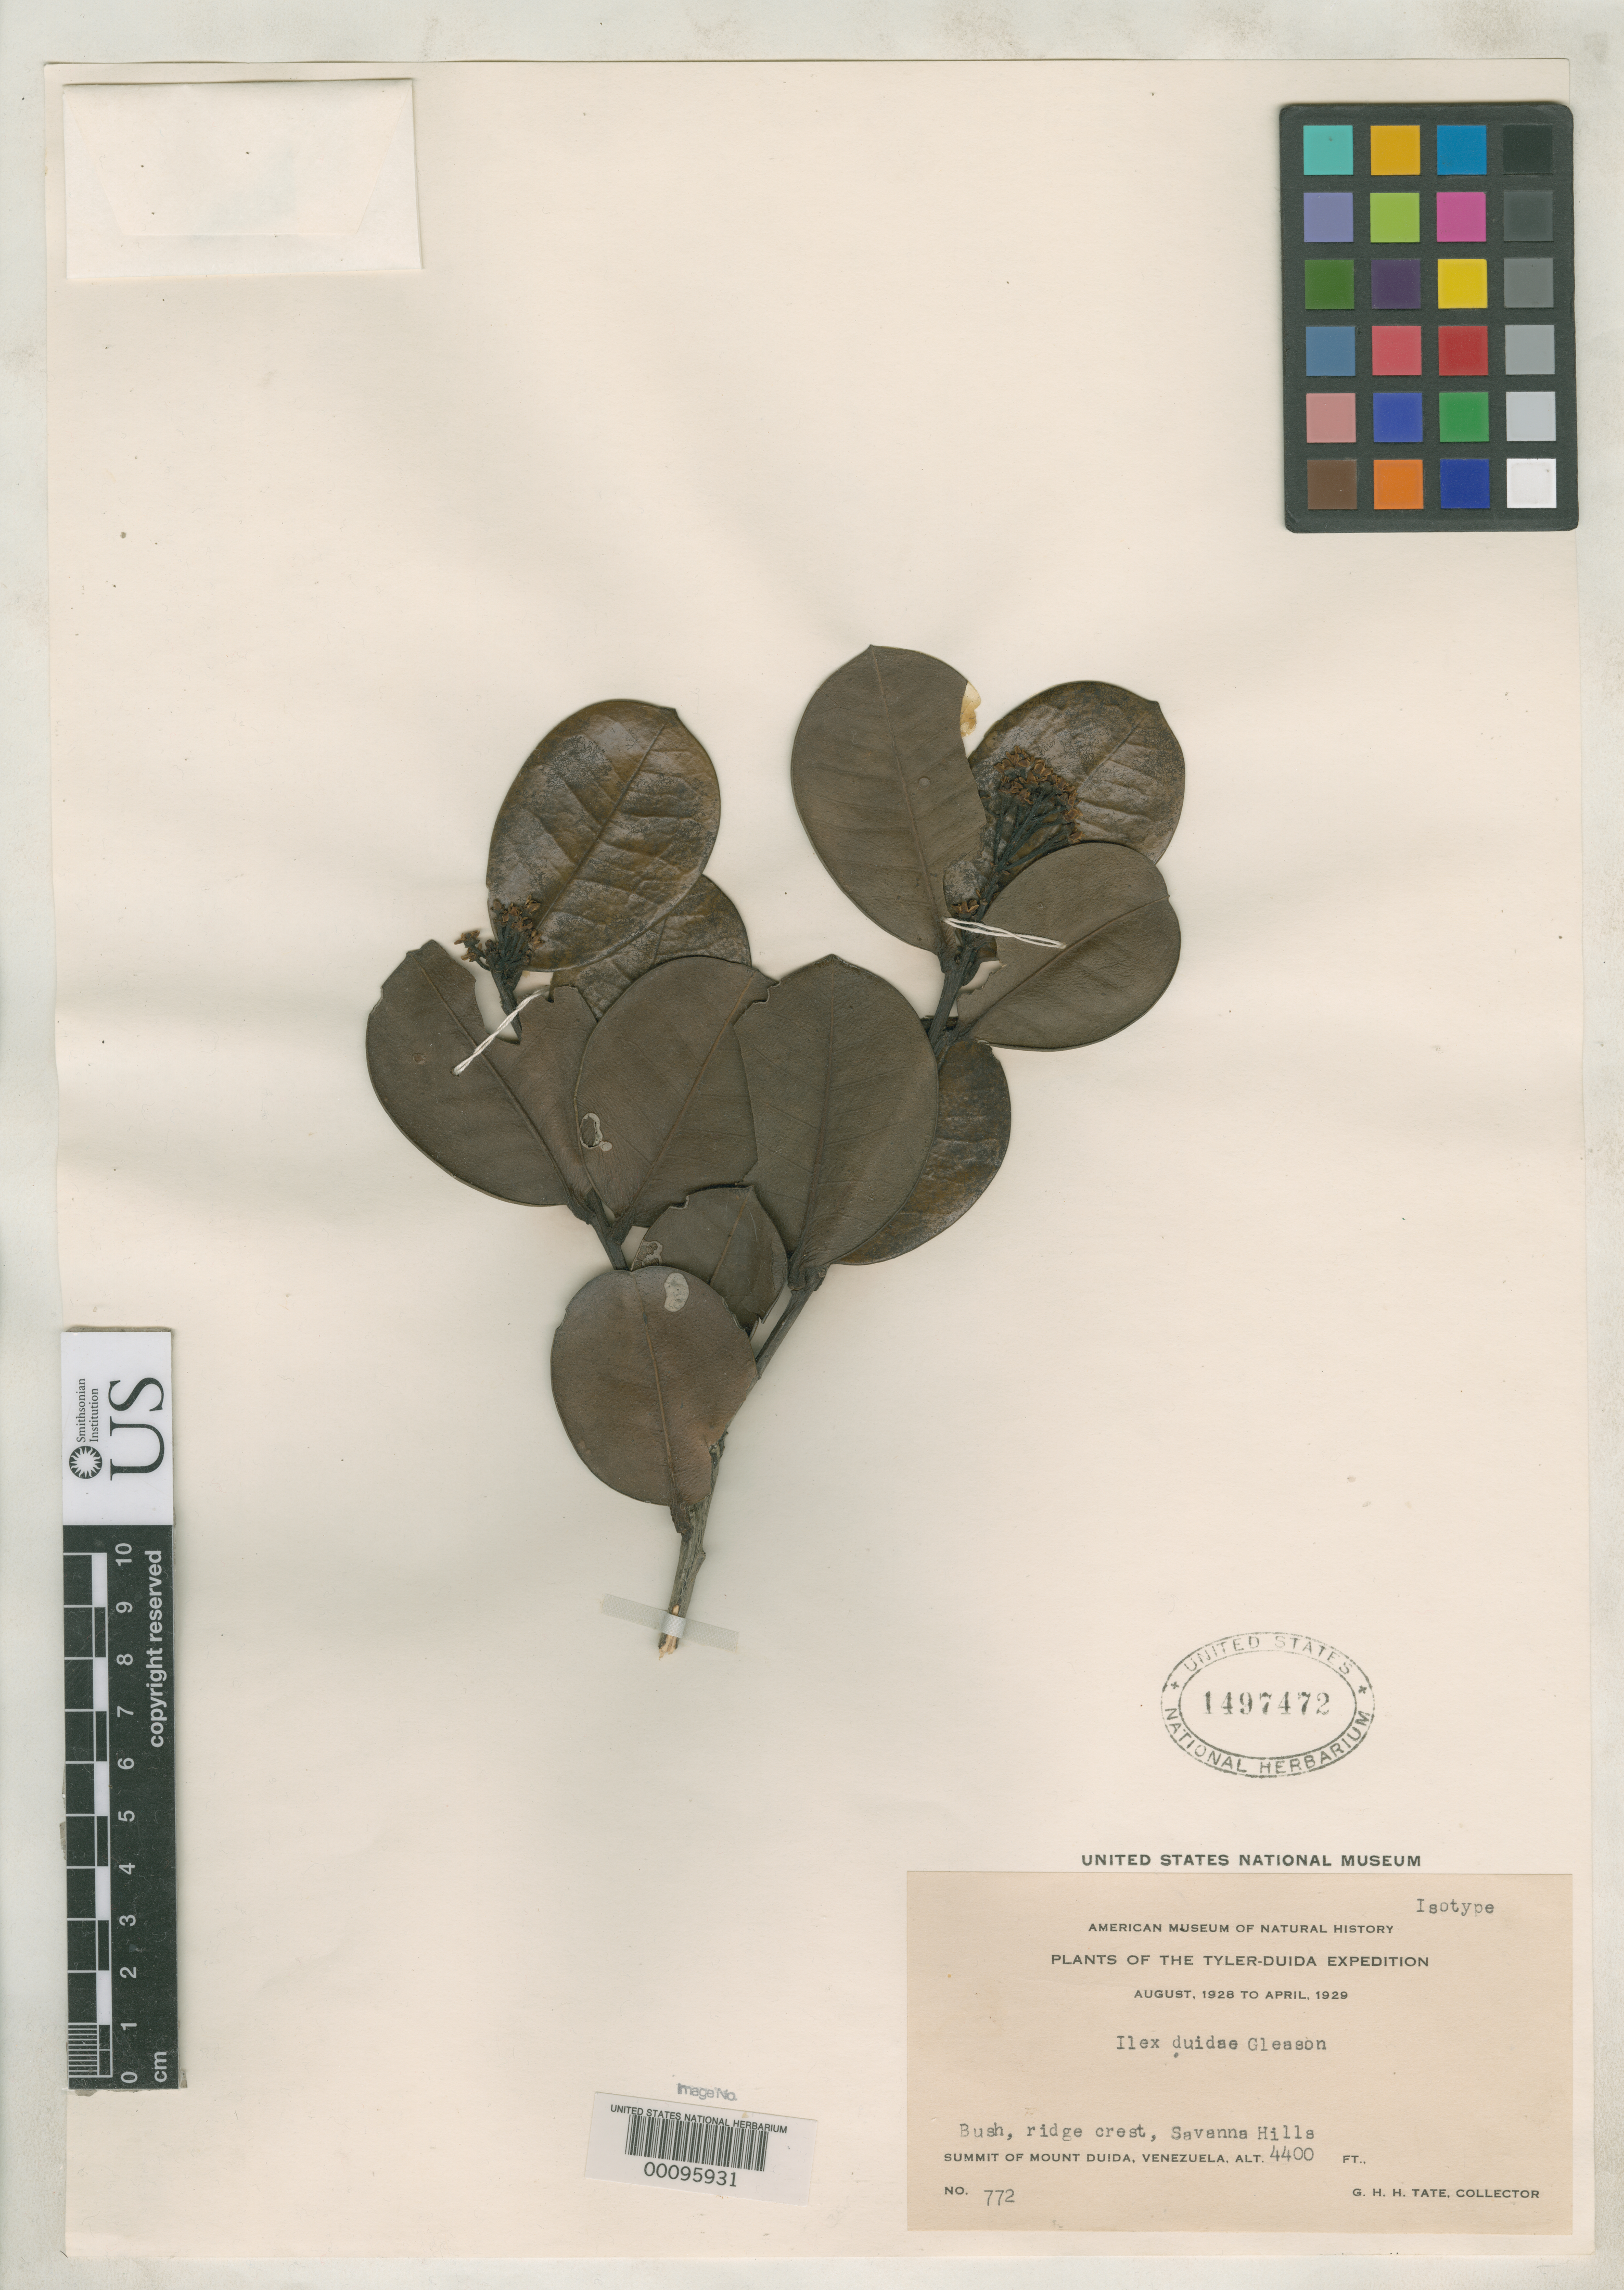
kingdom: Plantae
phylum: Tracheophyta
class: Magnoliopsida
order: Aquifoliales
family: Aquifoliaceae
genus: Ilex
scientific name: Ilex duidae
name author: Gleason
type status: Isotype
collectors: G. H. H.Tate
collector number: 772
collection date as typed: Aug 1928 to -- Apr 1929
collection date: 1928-08/1929-04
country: Venezuela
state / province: Amazonas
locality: Mt. Duida; alt. 4400 Ft.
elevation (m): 1341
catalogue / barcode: US 1497472